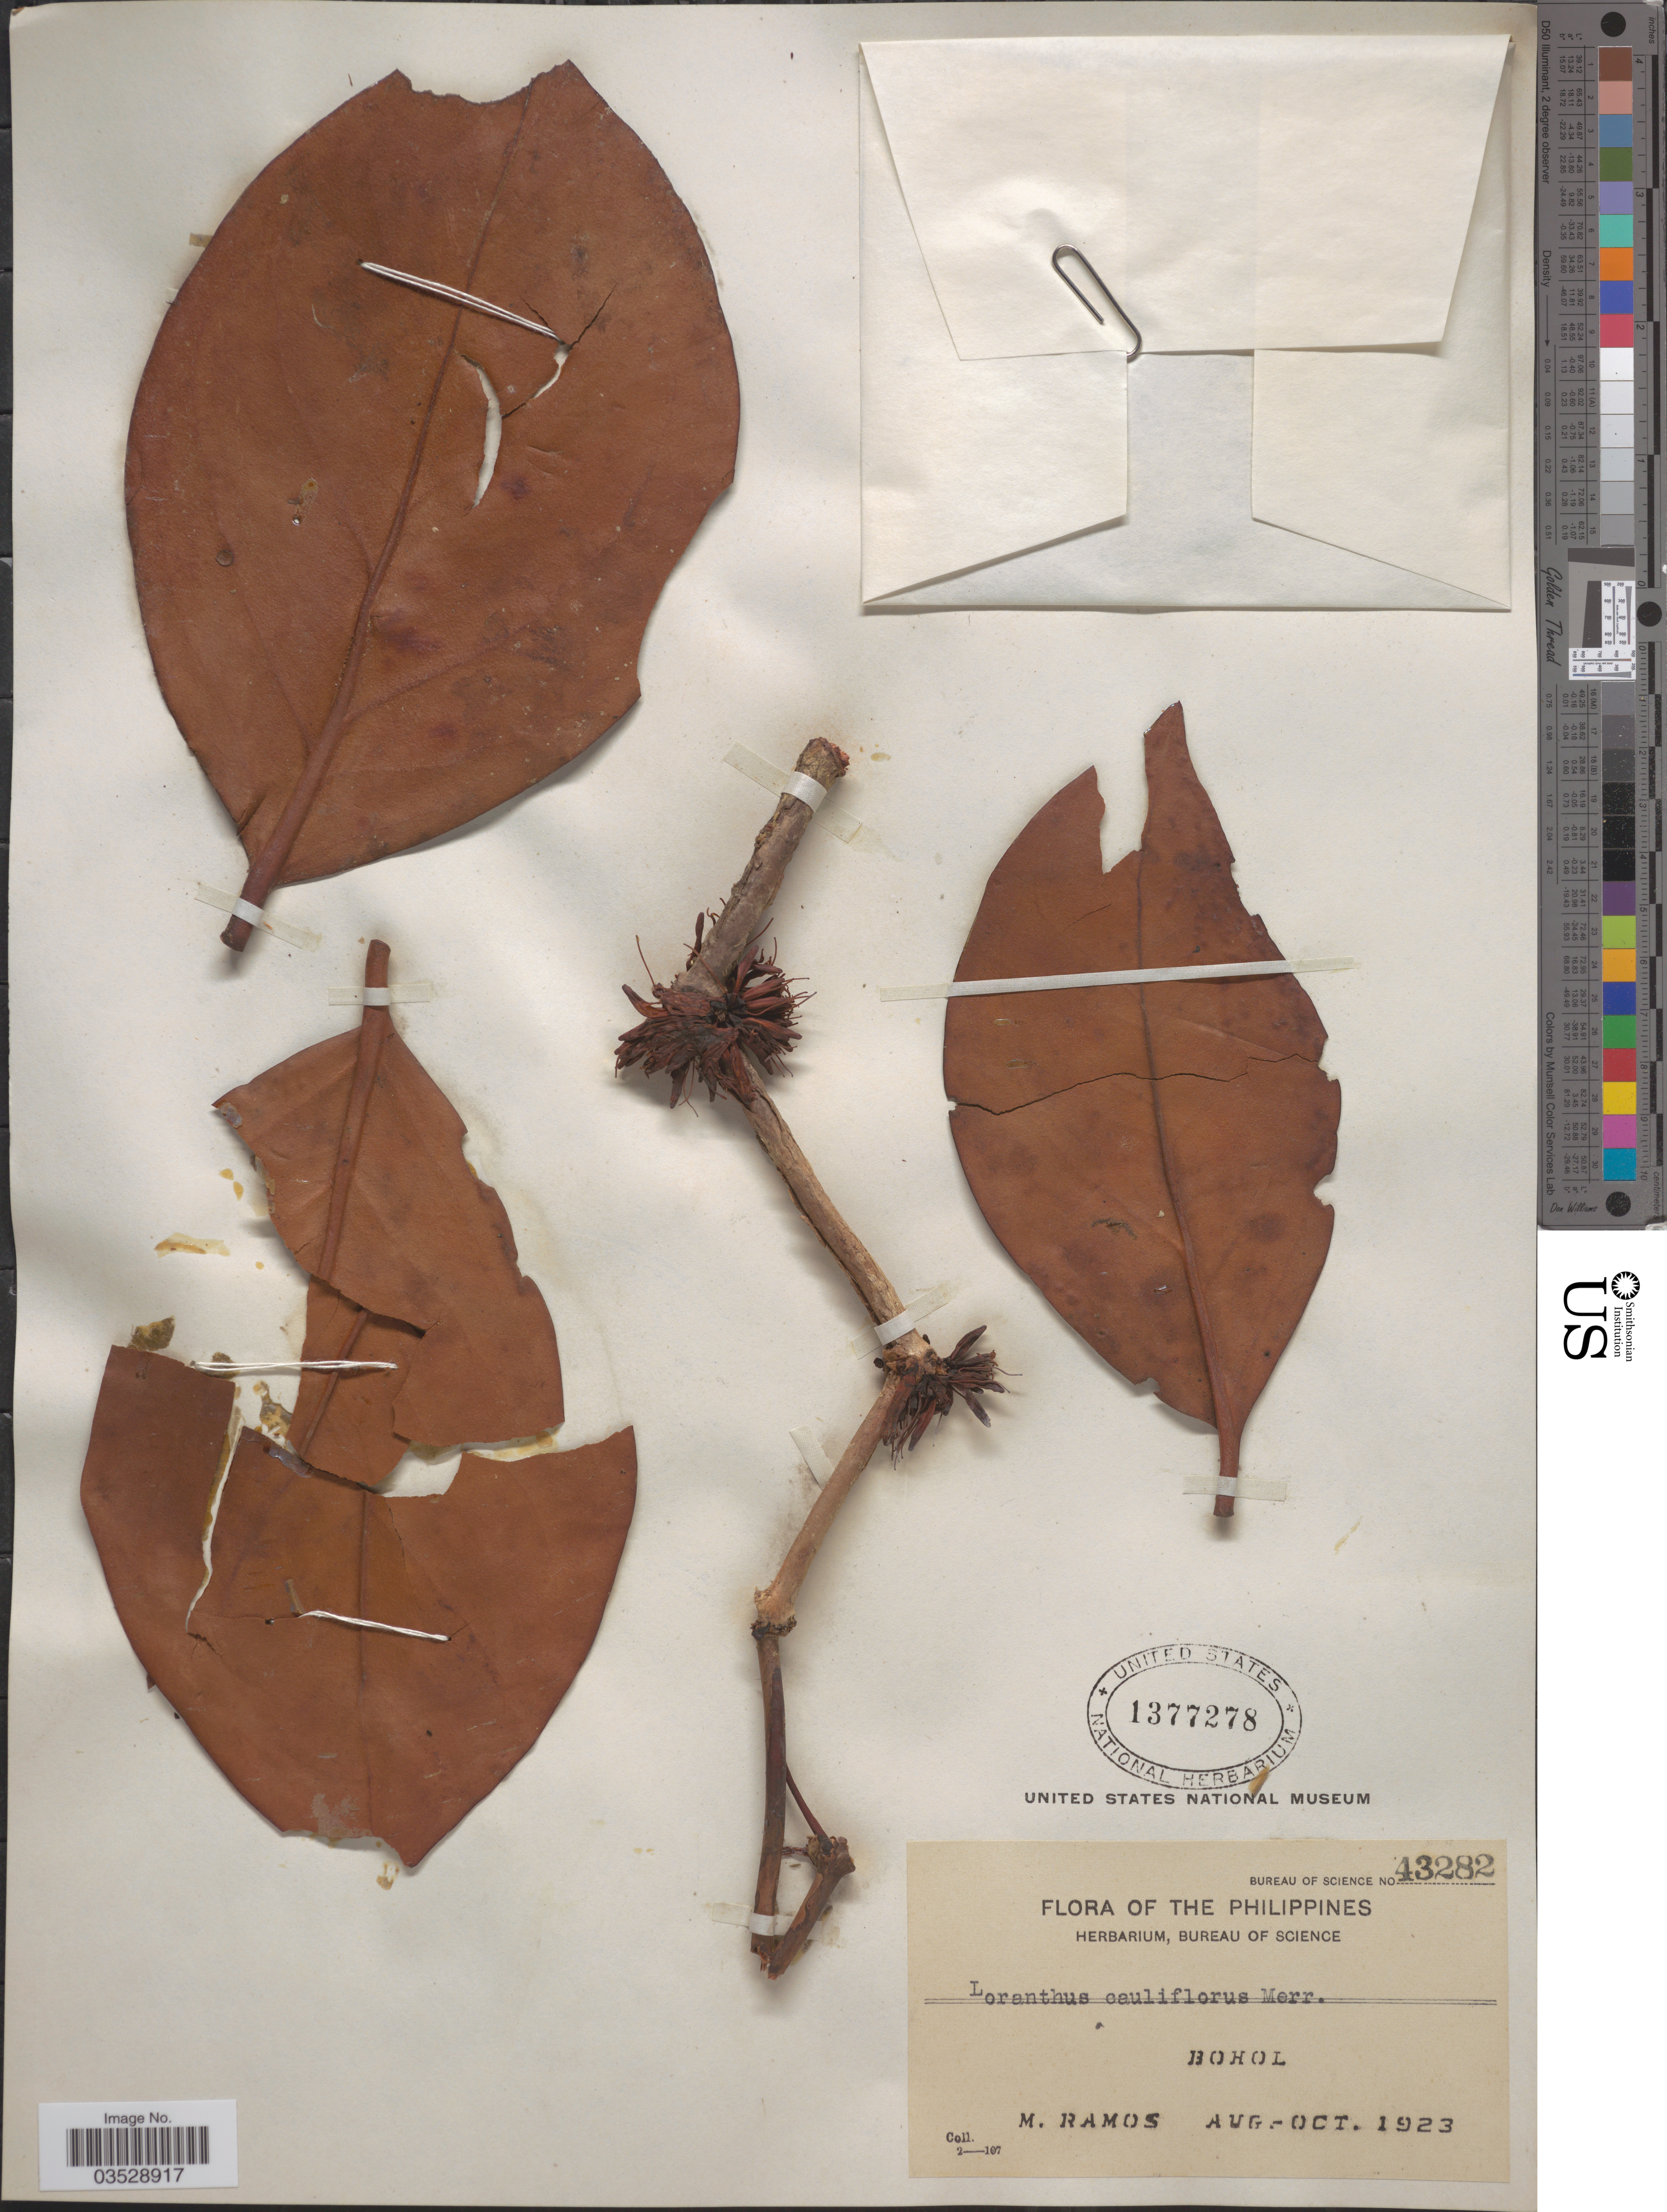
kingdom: Plantae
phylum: Tracheophyta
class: Magnoliopsida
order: Santalales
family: Loranthaceae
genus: Amyema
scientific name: Amyema cauliflora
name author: (Merr.) Barlow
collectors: M. Ramos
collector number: Bureau of Science 43282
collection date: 1923-08/1923-10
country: Philippines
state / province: Central Visayas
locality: Bohol.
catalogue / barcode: US 1377278